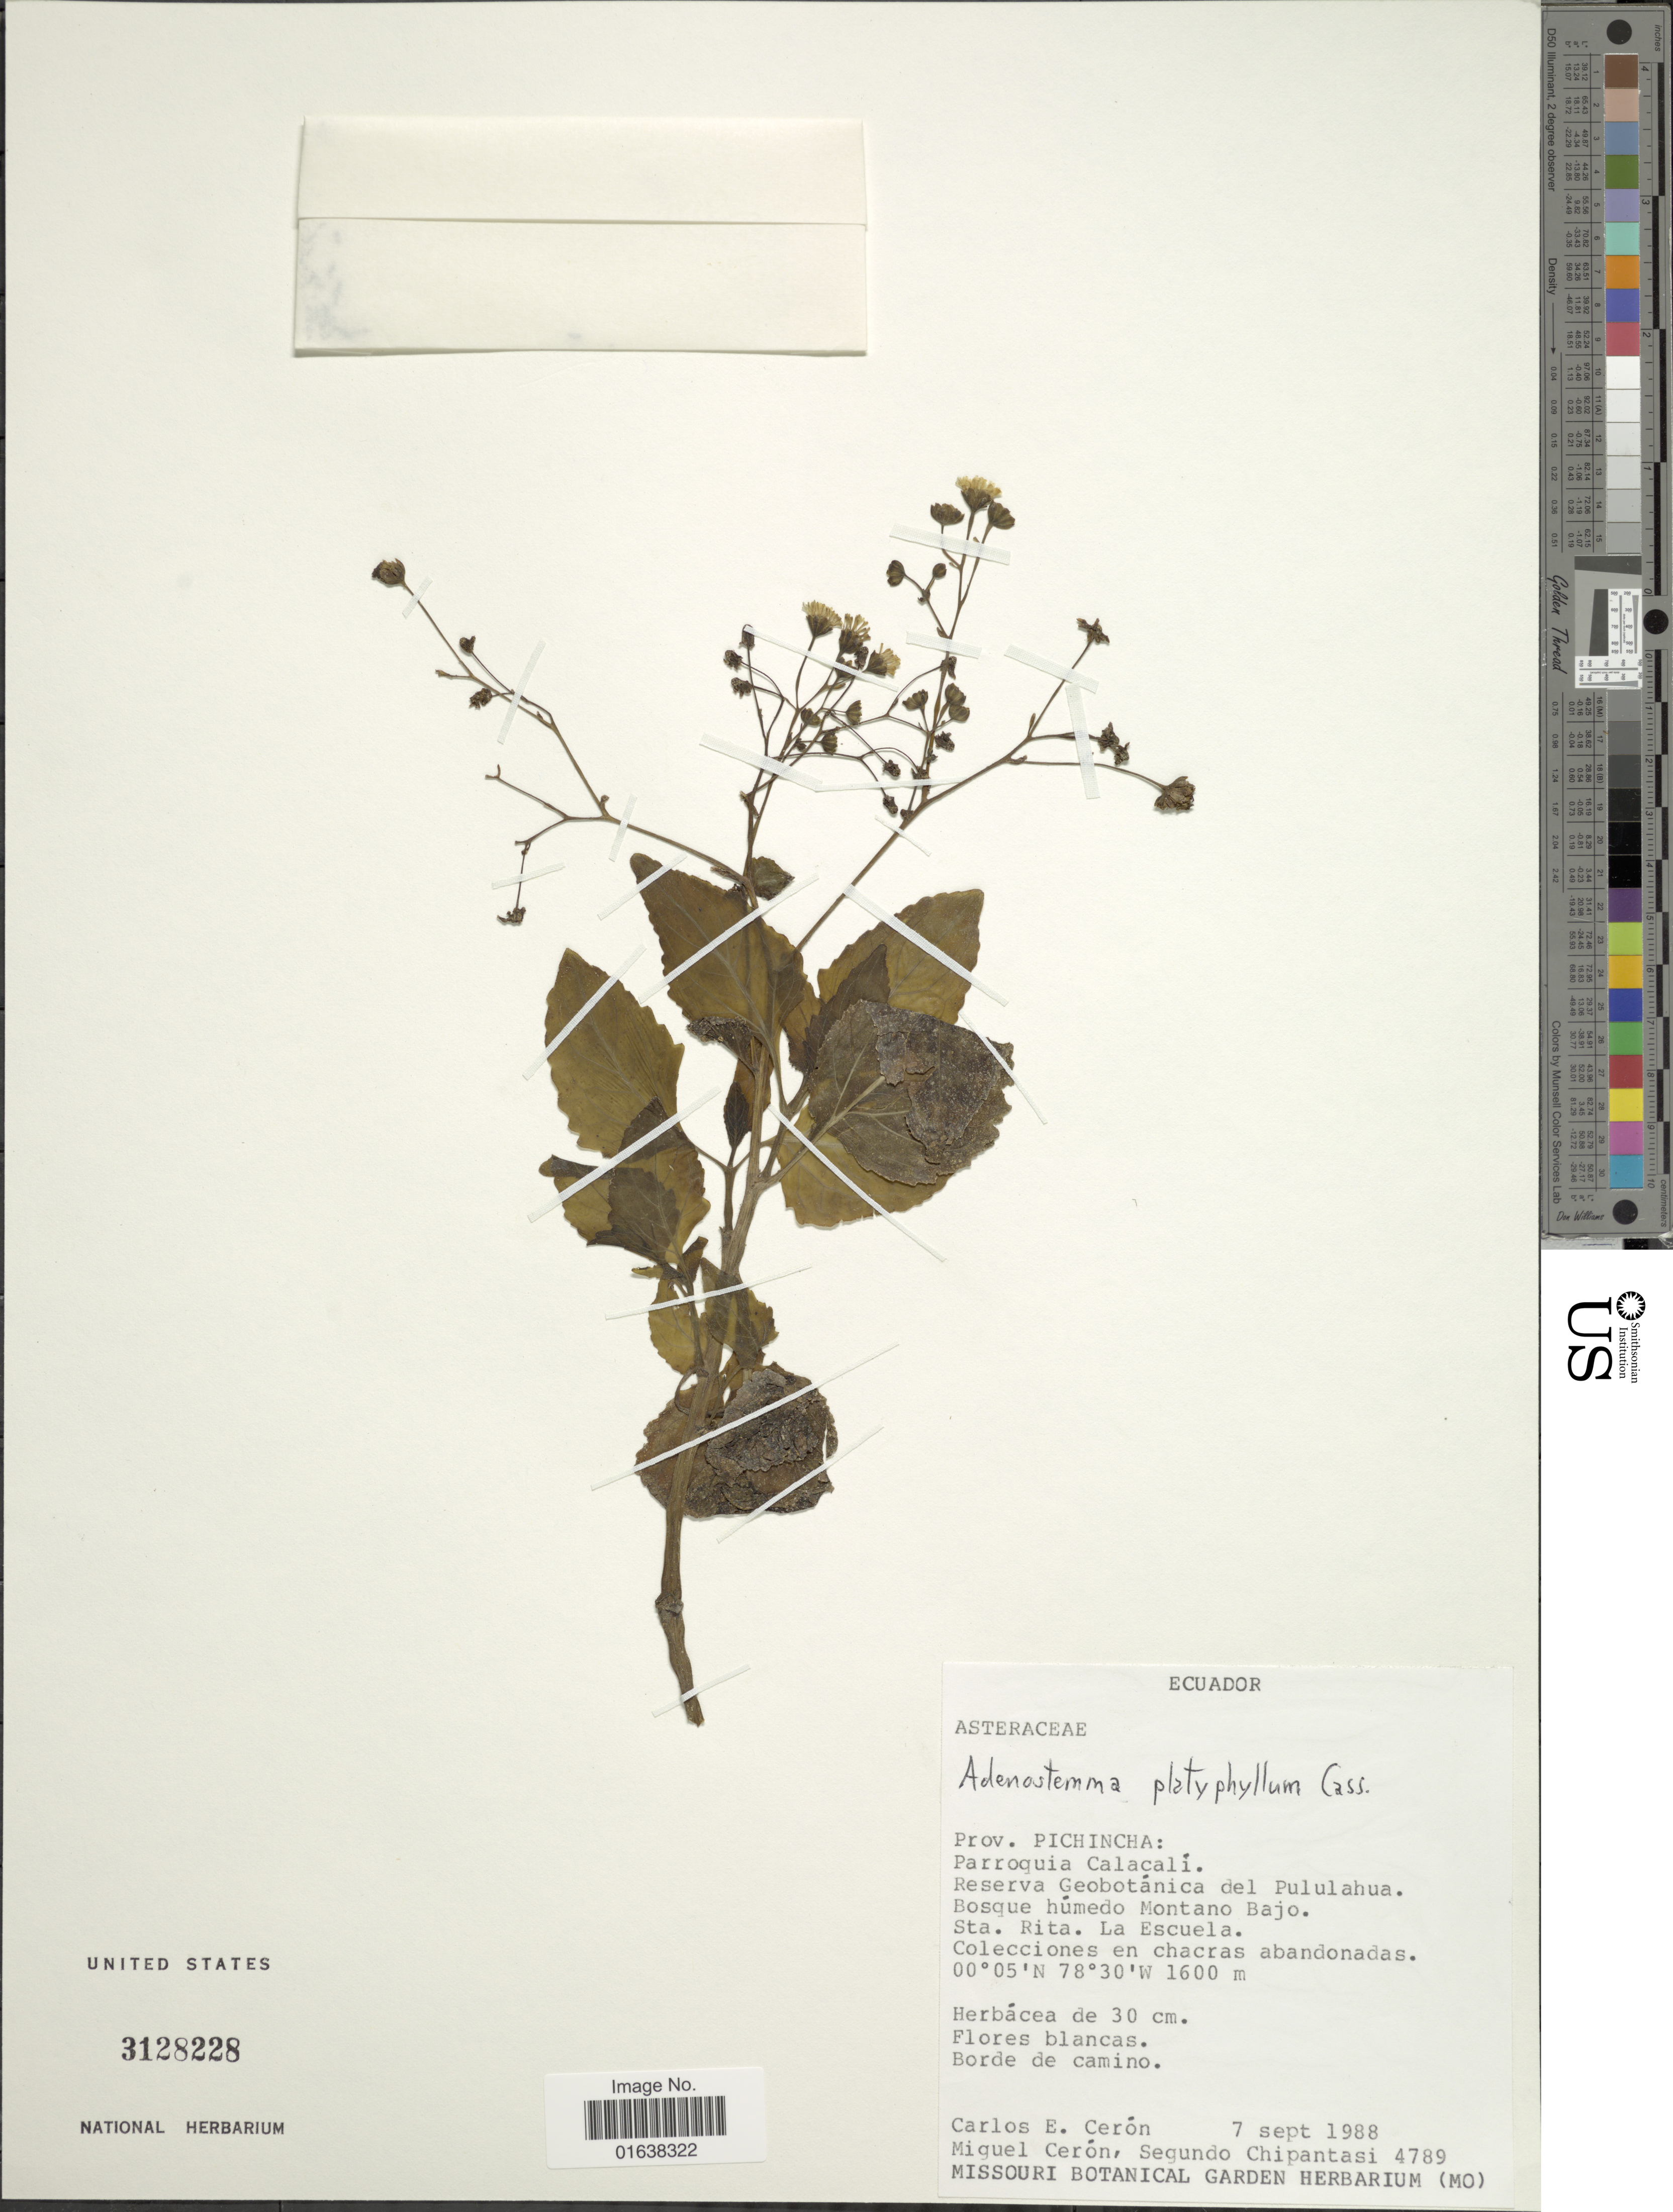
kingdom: Plantae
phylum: Tracheophyta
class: Magnoliopsida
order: Asterales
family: Asteraceae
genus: Adenostemma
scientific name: Adenostemma platyphyllum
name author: Cass.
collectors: C. E. Cerón M., M. Ceron & S. Chipantasi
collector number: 4789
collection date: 1988-09-07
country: Ecuador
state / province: Pichincha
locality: Ecuador. Proc. Pichincha: Parroquia Calacali. Reserva Geobotanica del Pululahua. Bosque humedo Montano Bajo. Sta. Rita. La Escuela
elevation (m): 1600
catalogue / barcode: US 3128228